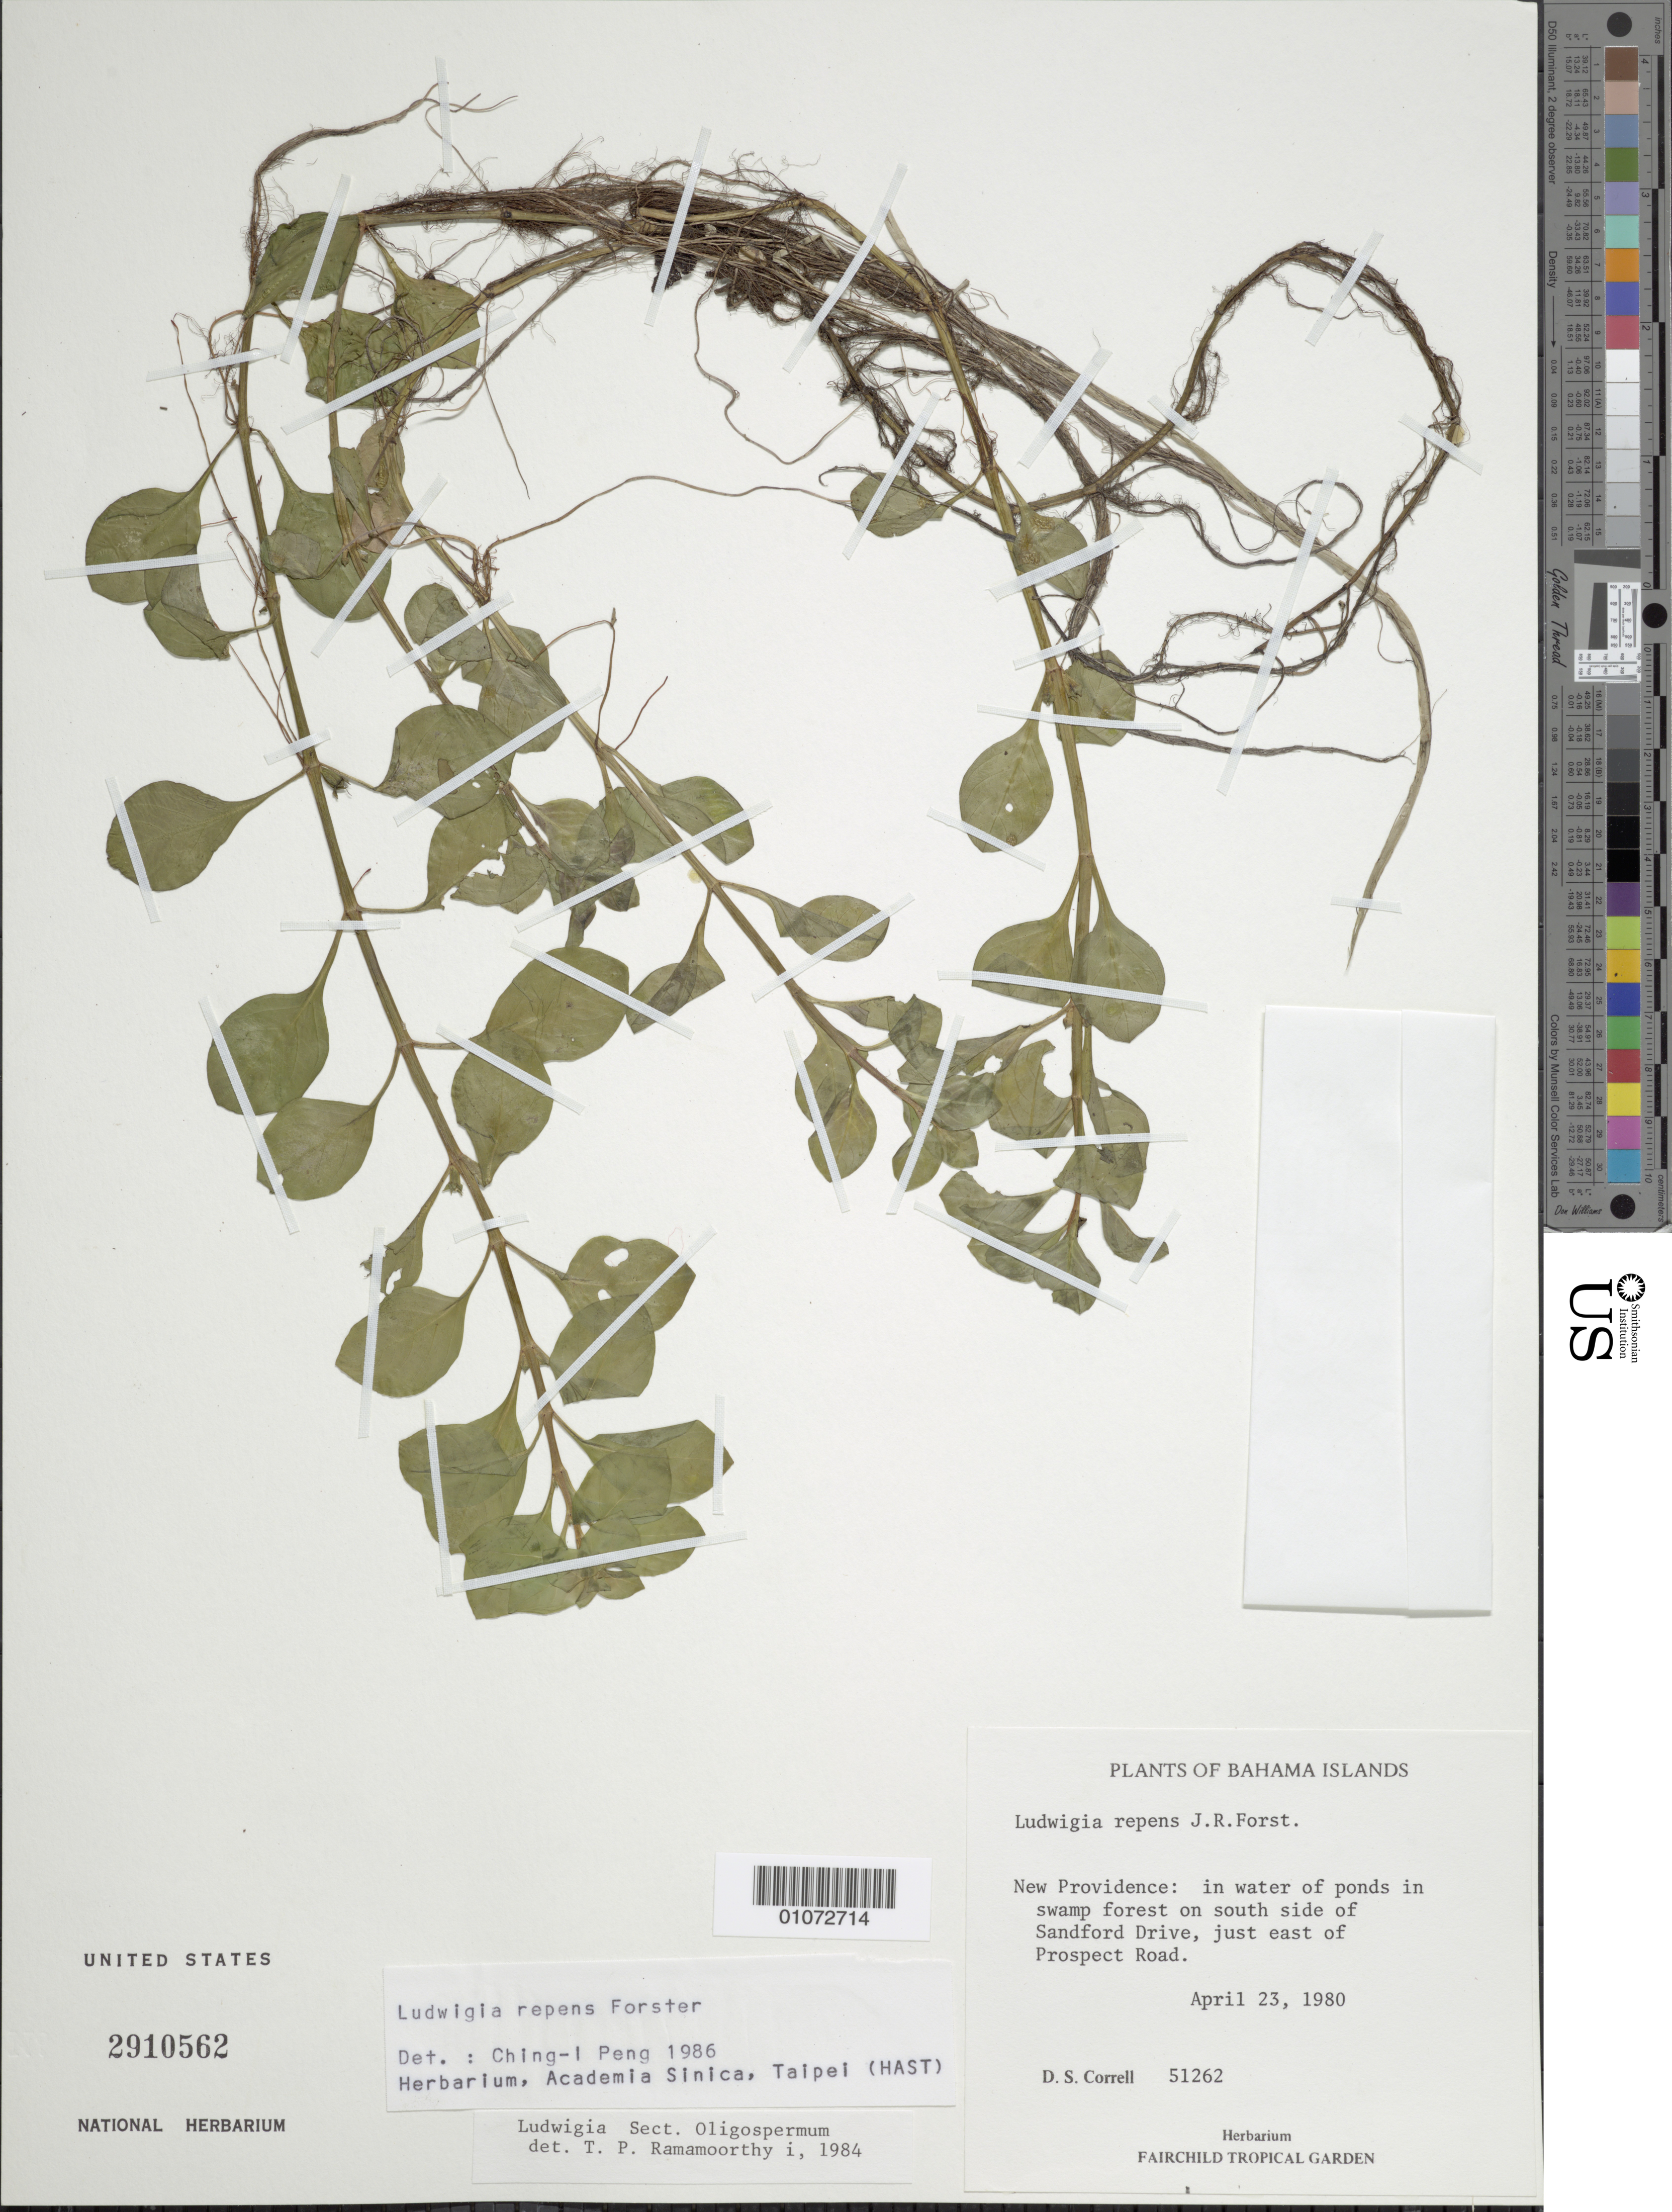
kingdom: Plantae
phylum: Tracheophyta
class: Magnoliopsida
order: Myrtales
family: Onagraceae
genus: Ludwigia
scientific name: Ludwigia repens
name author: J.R. Forst.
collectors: D. S. Correll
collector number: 51262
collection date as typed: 23 Apr 1980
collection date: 1980-04-23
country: Bahamas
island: New Providence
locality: In water of ponds in swamp forest on south side of Sandford Drive, just east of Prospect Road.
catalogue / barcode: US 2910562